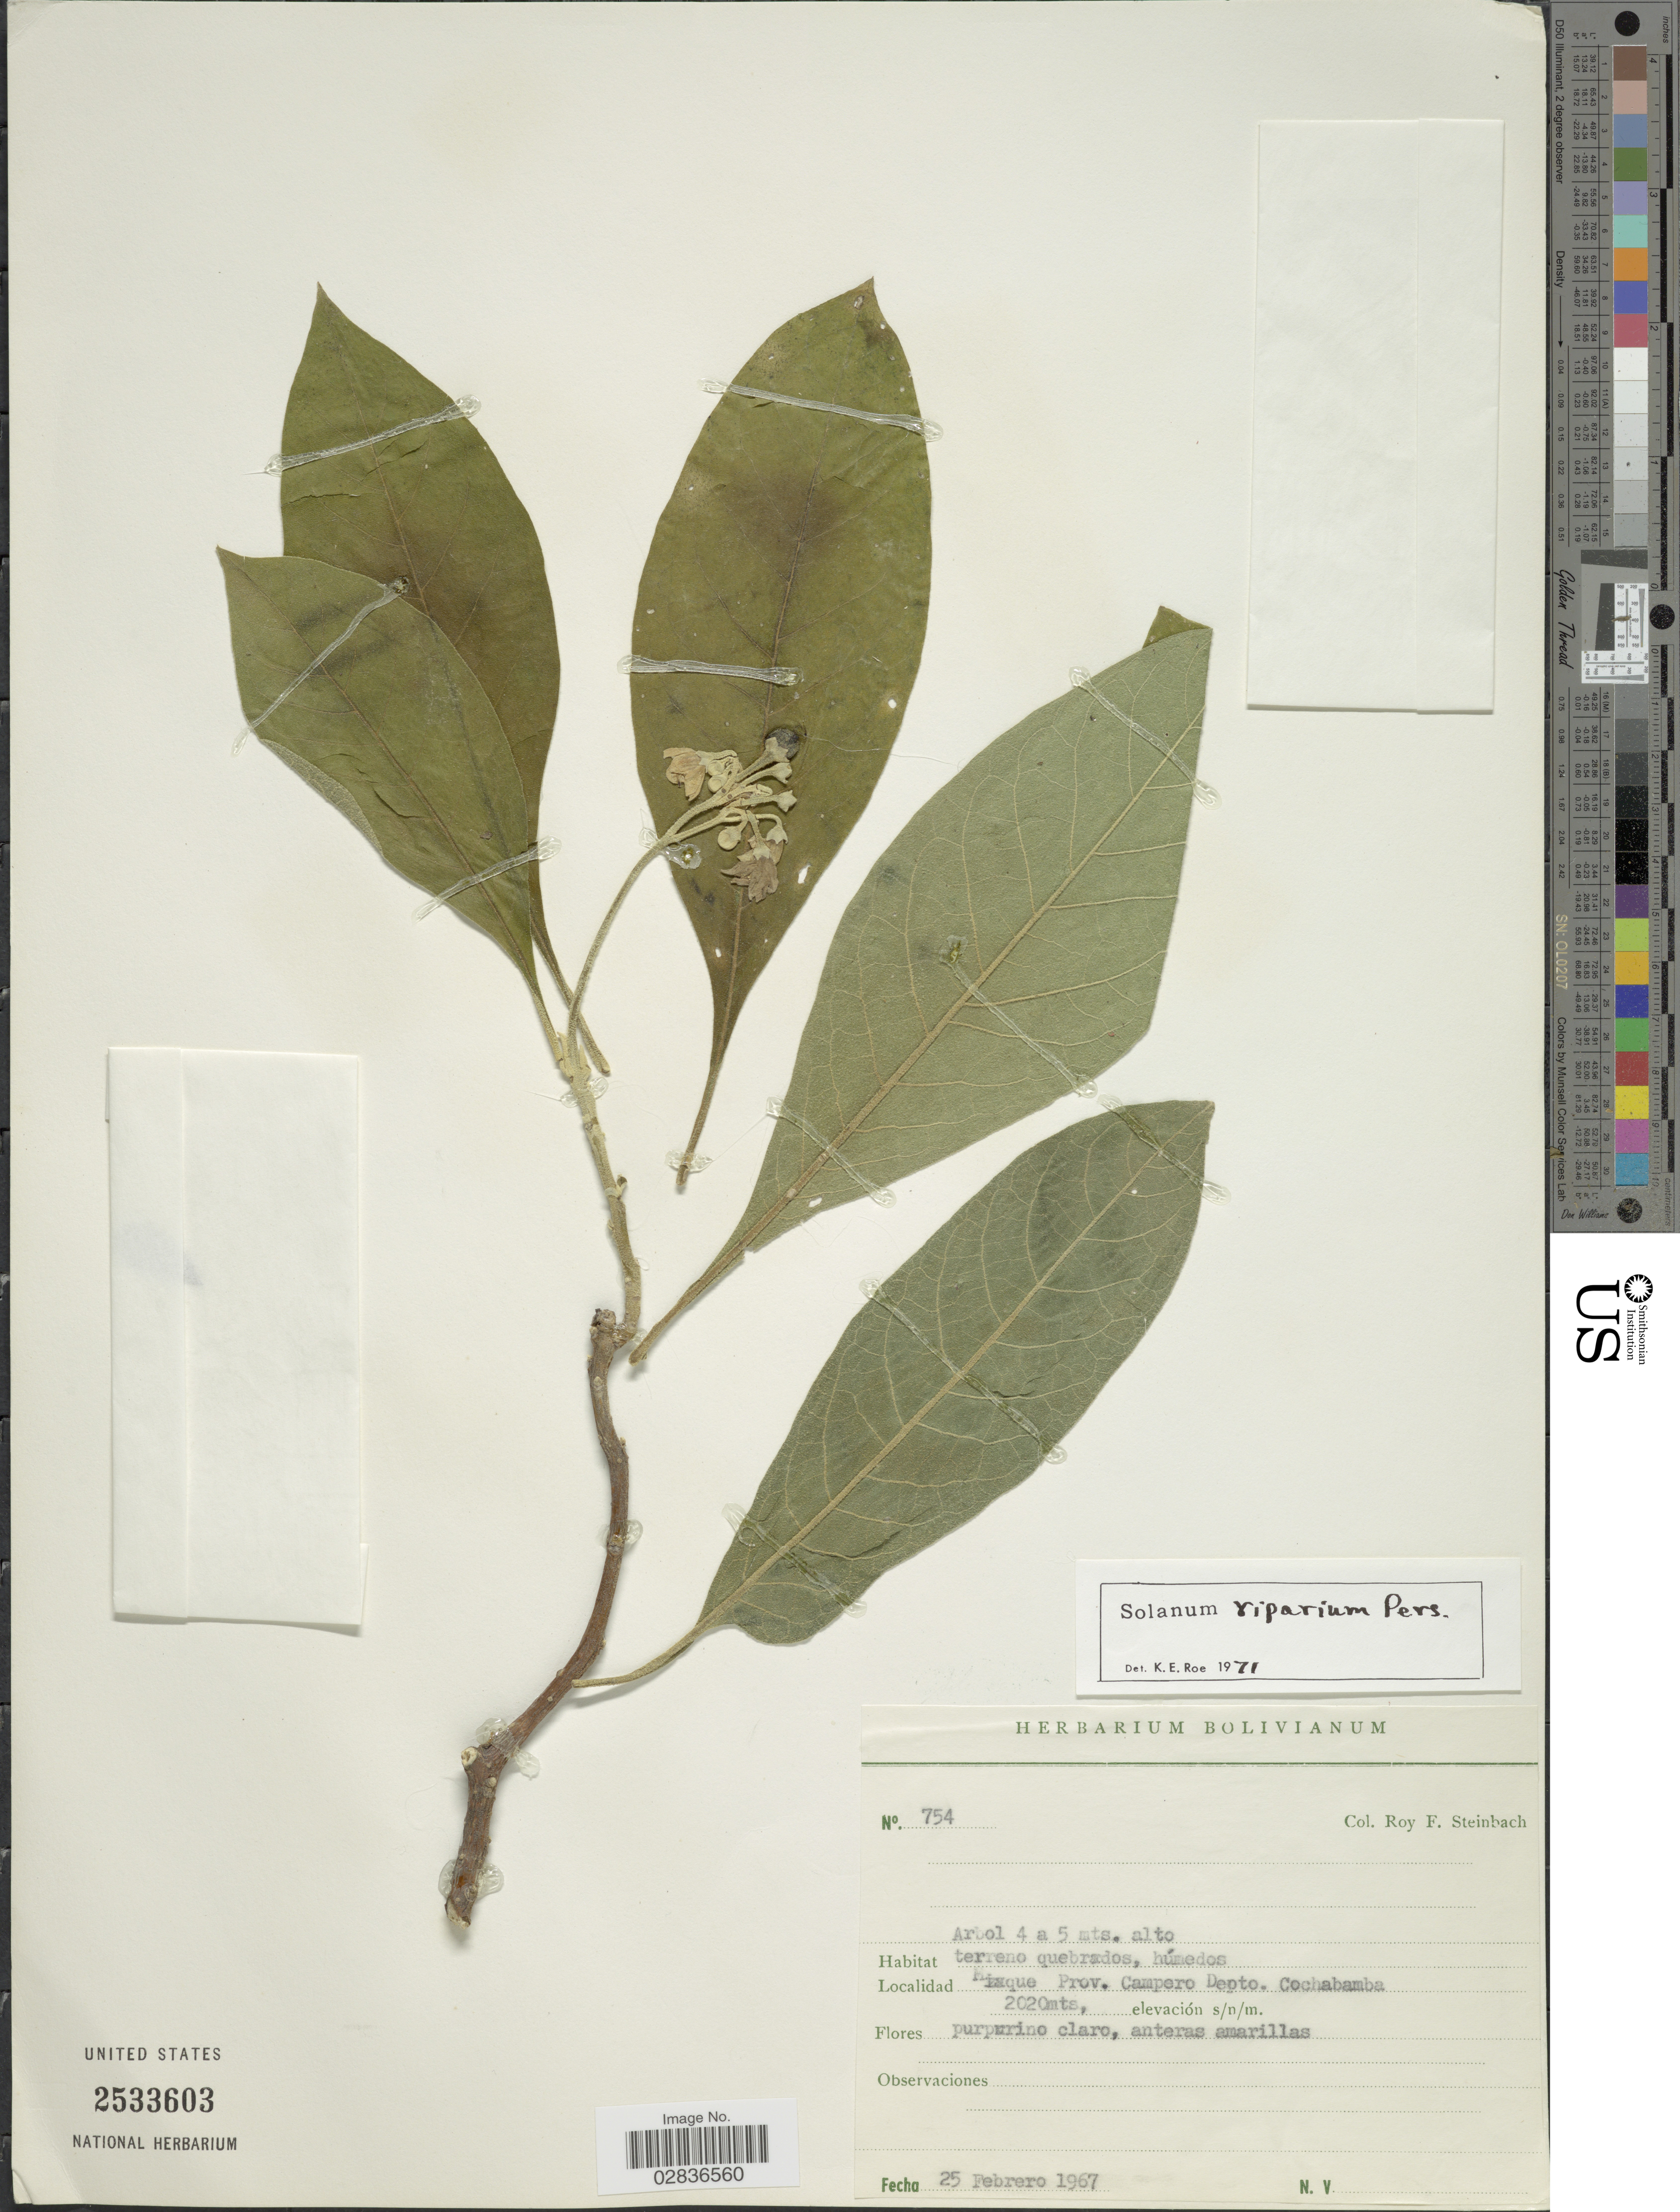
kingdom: Plantae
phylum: Tracheophyta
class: Magnoliopsida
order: Solanales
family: Solanaceae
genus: Solanum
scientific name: Solanum riparium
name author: Pers.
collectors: R. F. Steinbach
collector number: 754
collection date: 1967-02-25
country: Bolivia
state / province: Cochabamba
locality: Prov. Campero Depto. Cochabamba.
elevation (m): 2020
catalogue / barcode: US 2533603